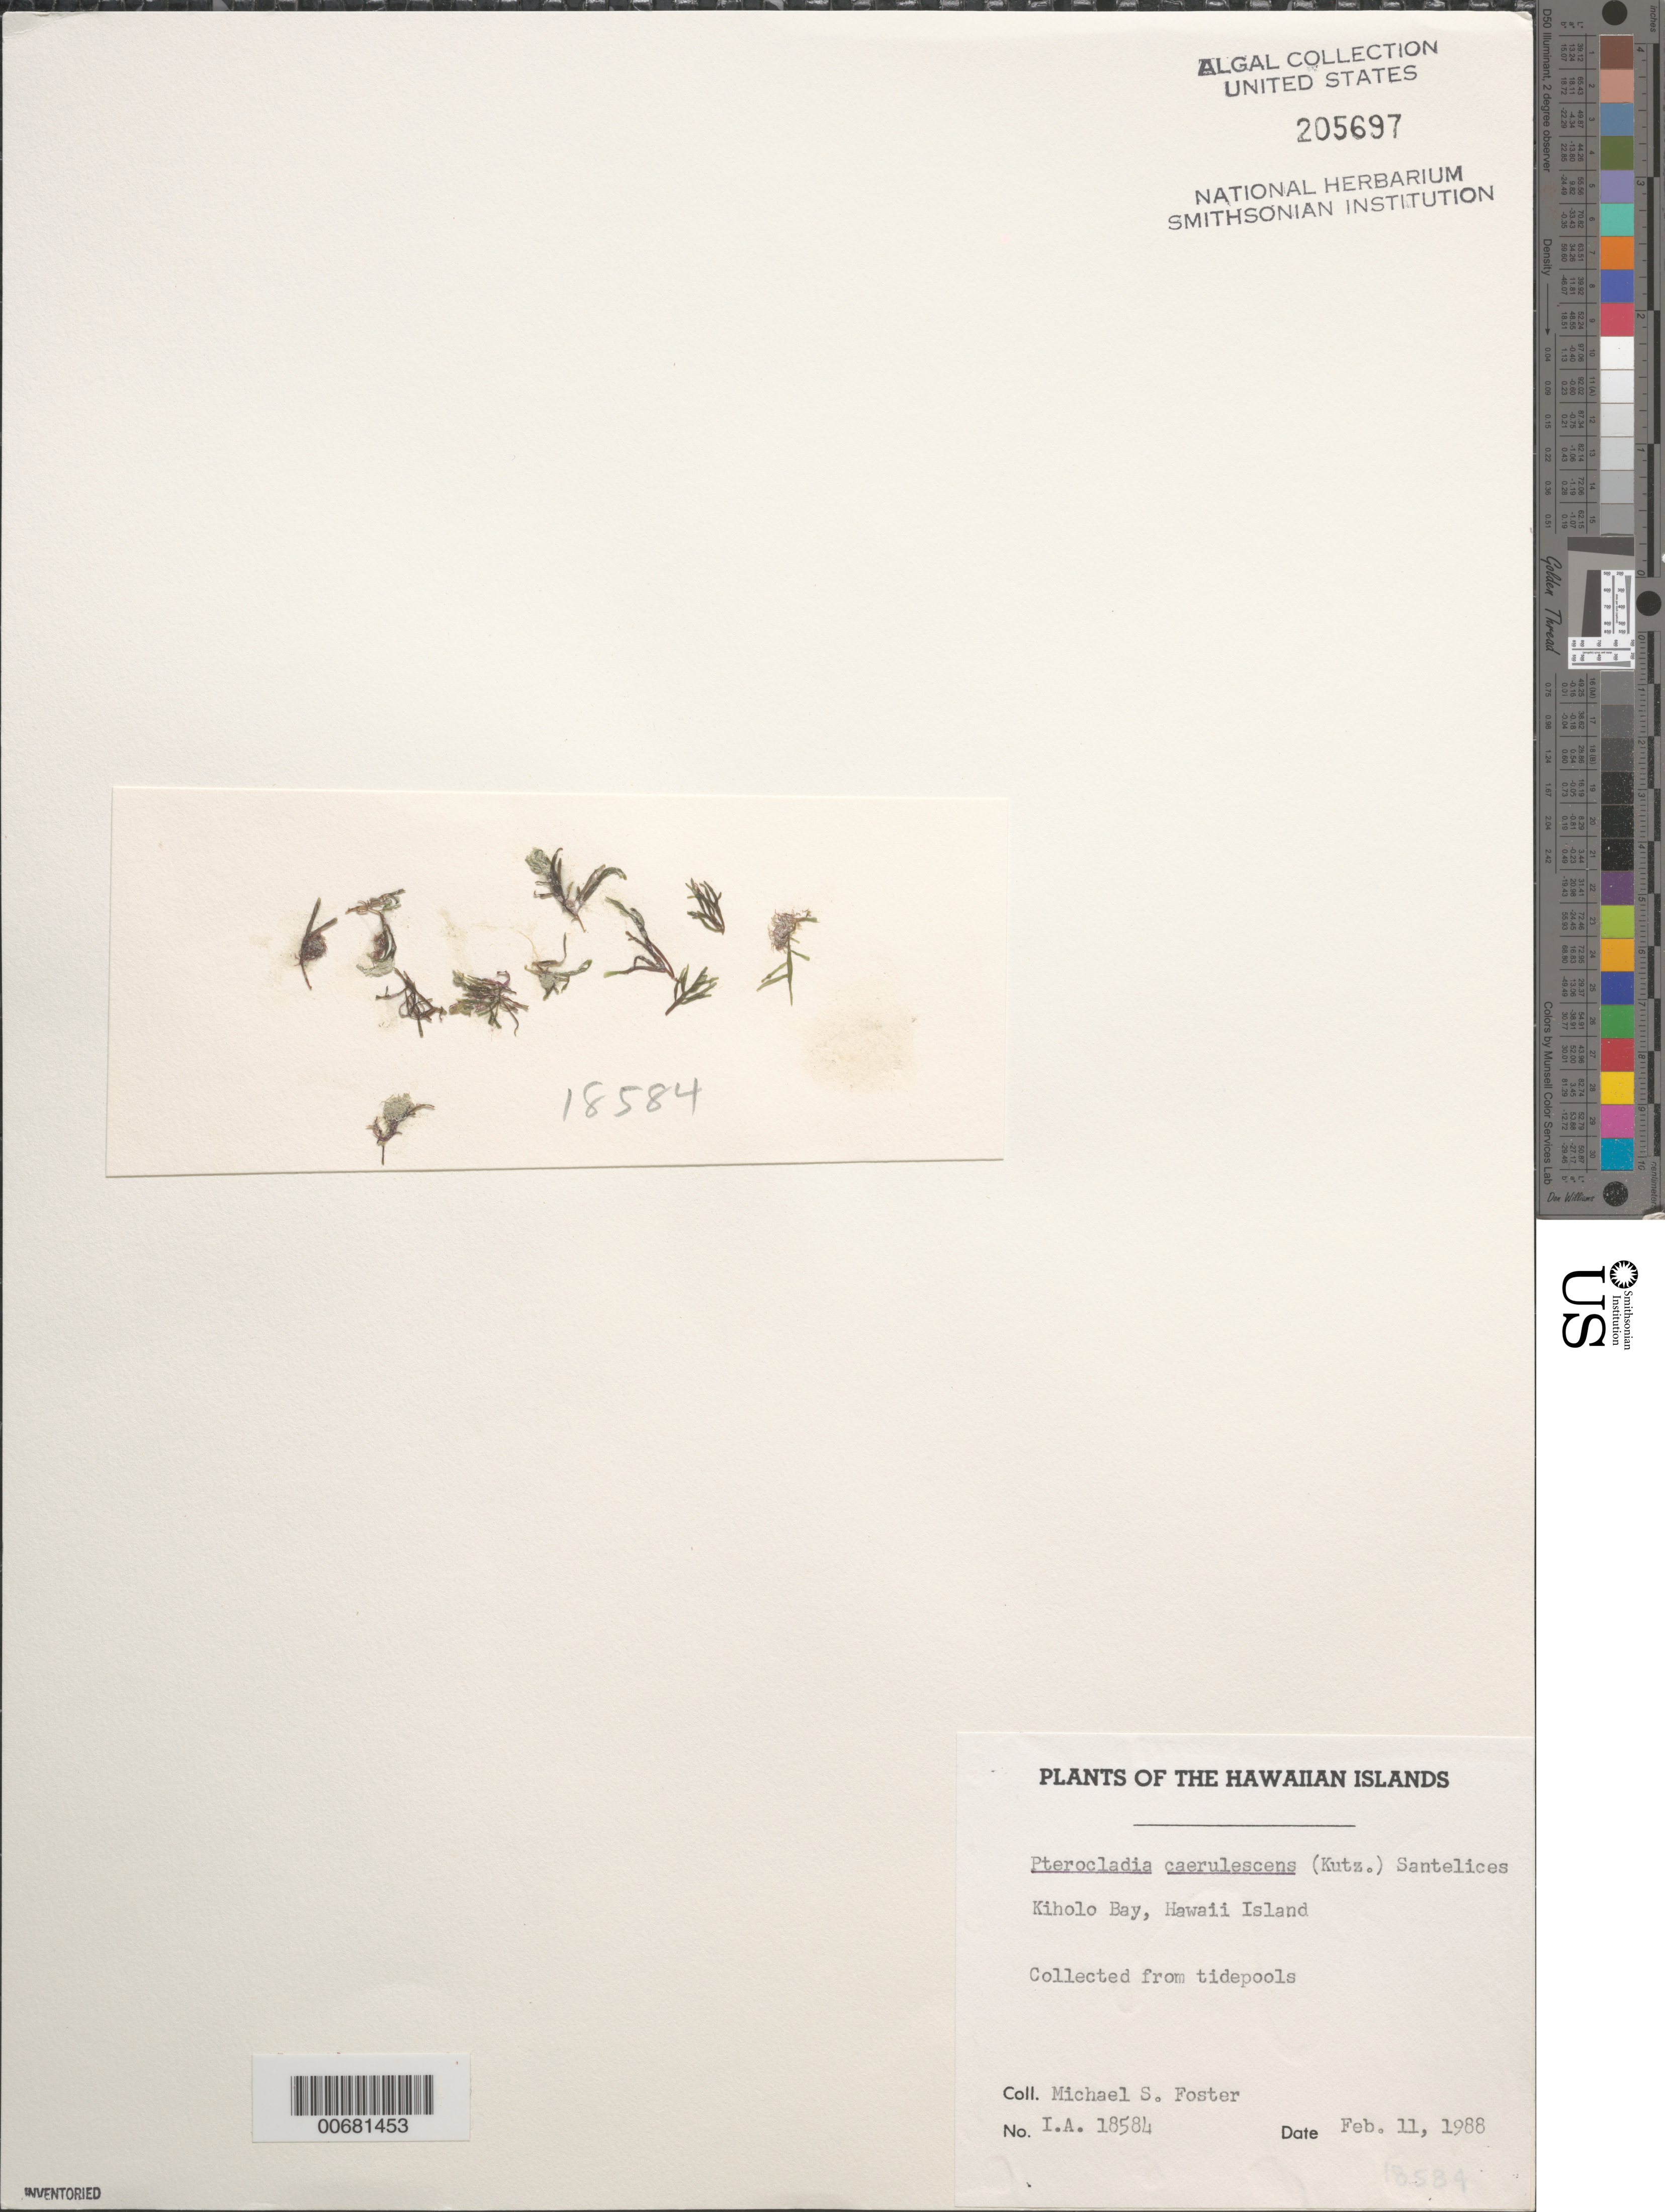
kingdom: Plantae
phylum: Rhodophyta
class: Florideophyceae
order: Gelidiales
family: Pterocladiaceae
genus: Pterocladiella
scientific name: Pterocladiella caerulescens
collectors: M. Foster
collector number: IAA 18584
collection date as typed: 11 Feb 1988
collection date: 1988-02-11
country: United States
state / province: Hawaii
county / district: Hawaii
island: Hawaii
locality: Kiholo Bay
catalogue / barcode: US 205697